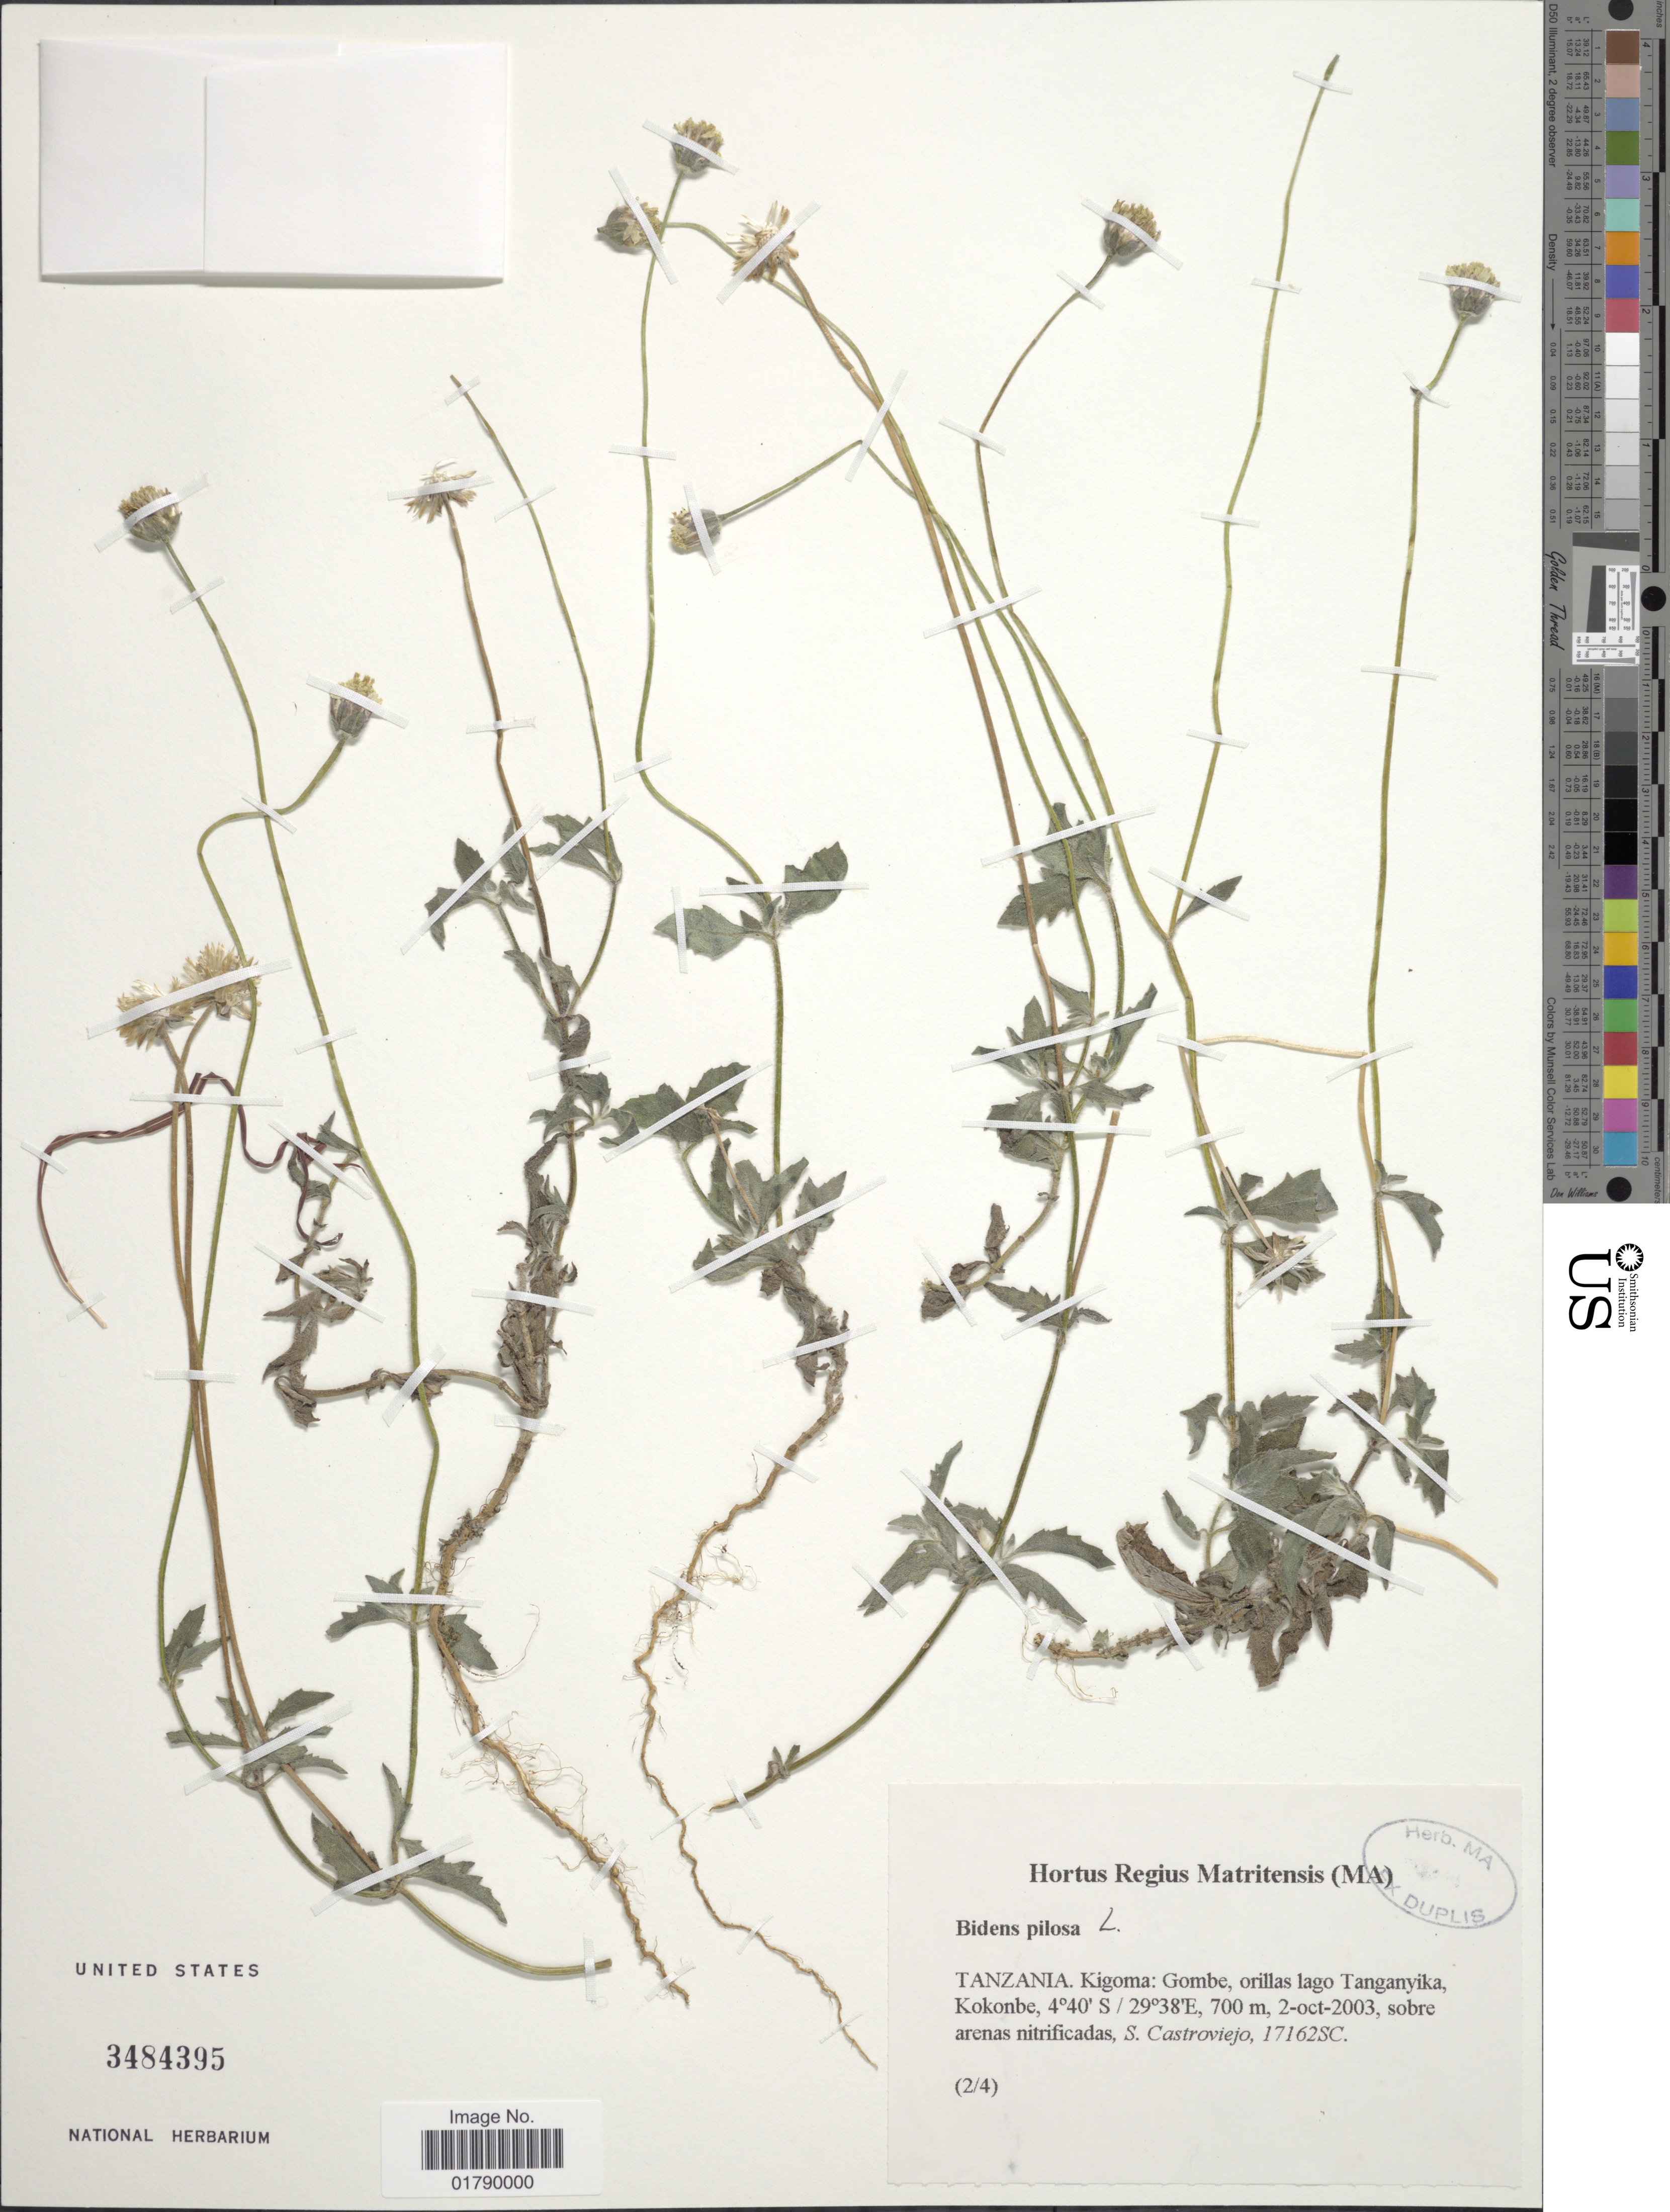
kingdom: Plantae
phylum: Tracheophyta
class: Magnoliopsida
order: Asterales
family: Asteraceae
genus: Bidens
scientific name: Bidens pilosa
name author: L.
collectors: S. Castroviejo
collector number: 17162SC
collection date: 2003-10-02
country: Tanzania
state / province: Kigoma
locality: Gombe, orillas lago, Tanganyika, Kokonbe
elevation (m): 700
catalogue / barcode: US 3484395